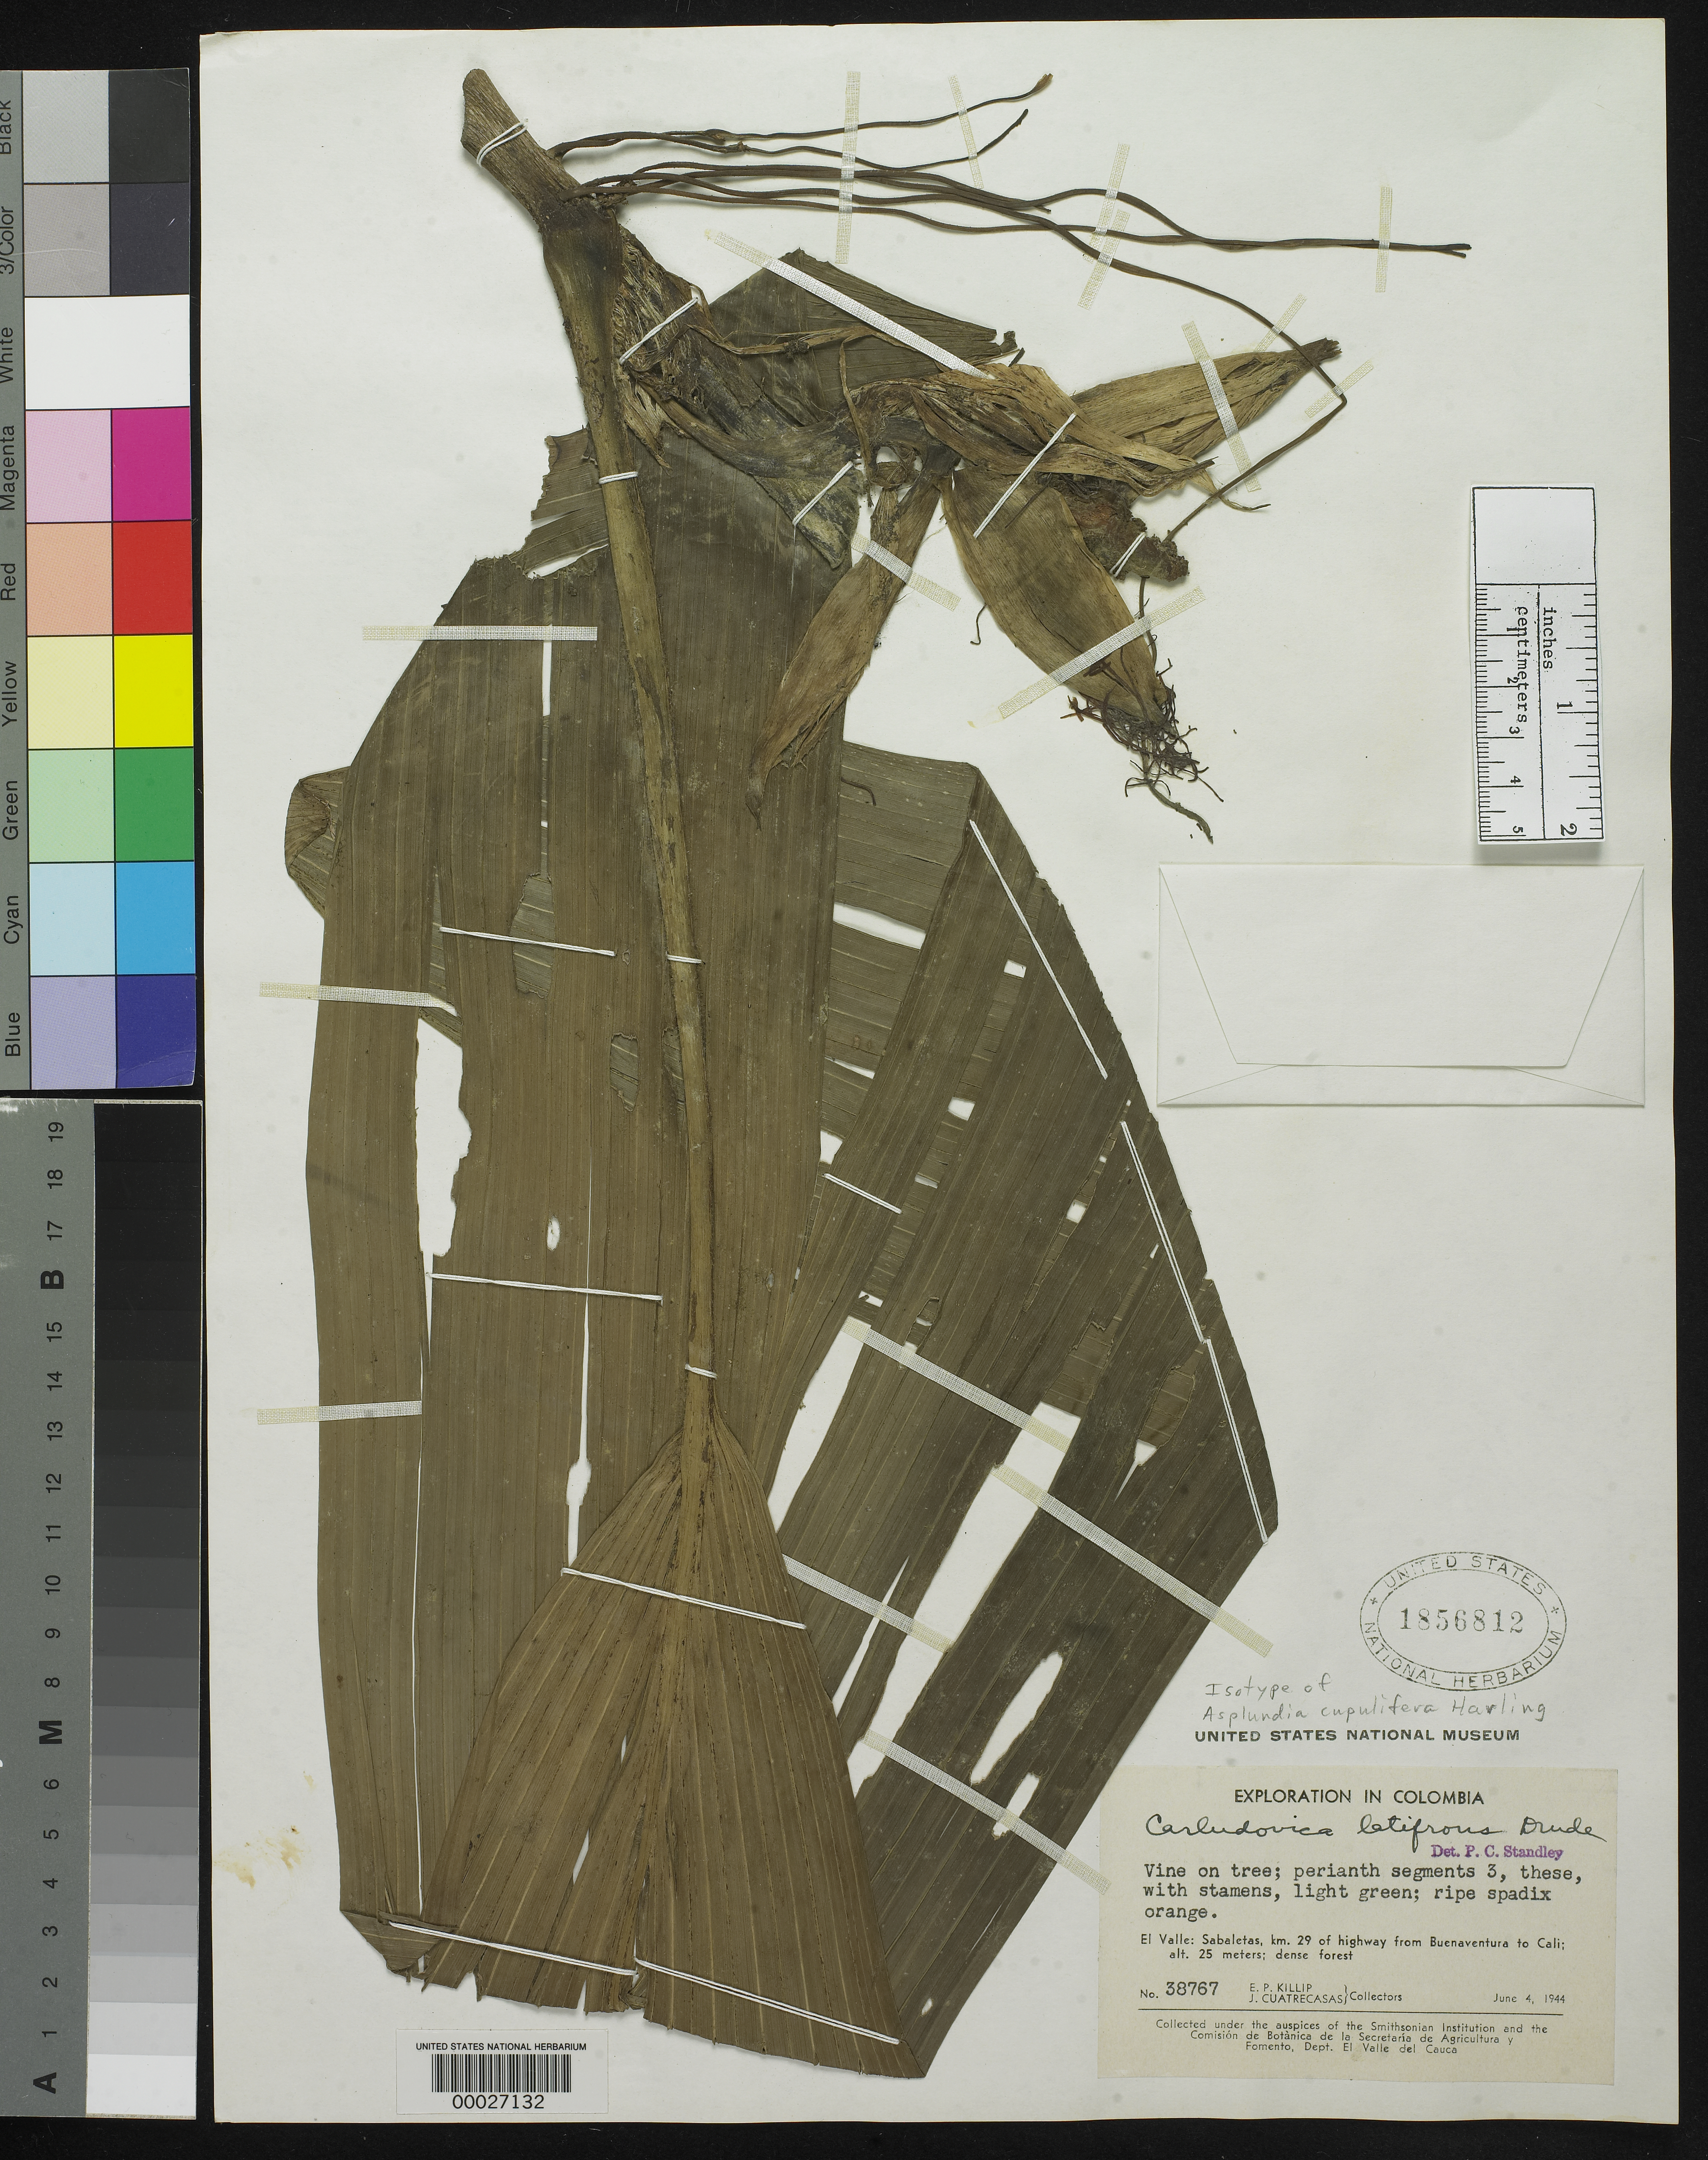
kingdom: Plantae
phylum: Tracheophyta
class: Liliopsida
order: Pandanales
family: Cyclanthaceae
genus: Asplundia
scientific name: Asplundia cupulifera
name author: Harling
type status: Isotype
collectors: E. P. Killip & J. Cuatrecasas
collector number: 38767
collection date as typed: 04 Jun 1944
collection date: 1944-06-04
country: Colombia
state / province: Valle del Cauca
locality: Sabaletas,on highway from Buena Ventura to Cali.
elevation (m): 25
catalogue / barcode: US 1856812